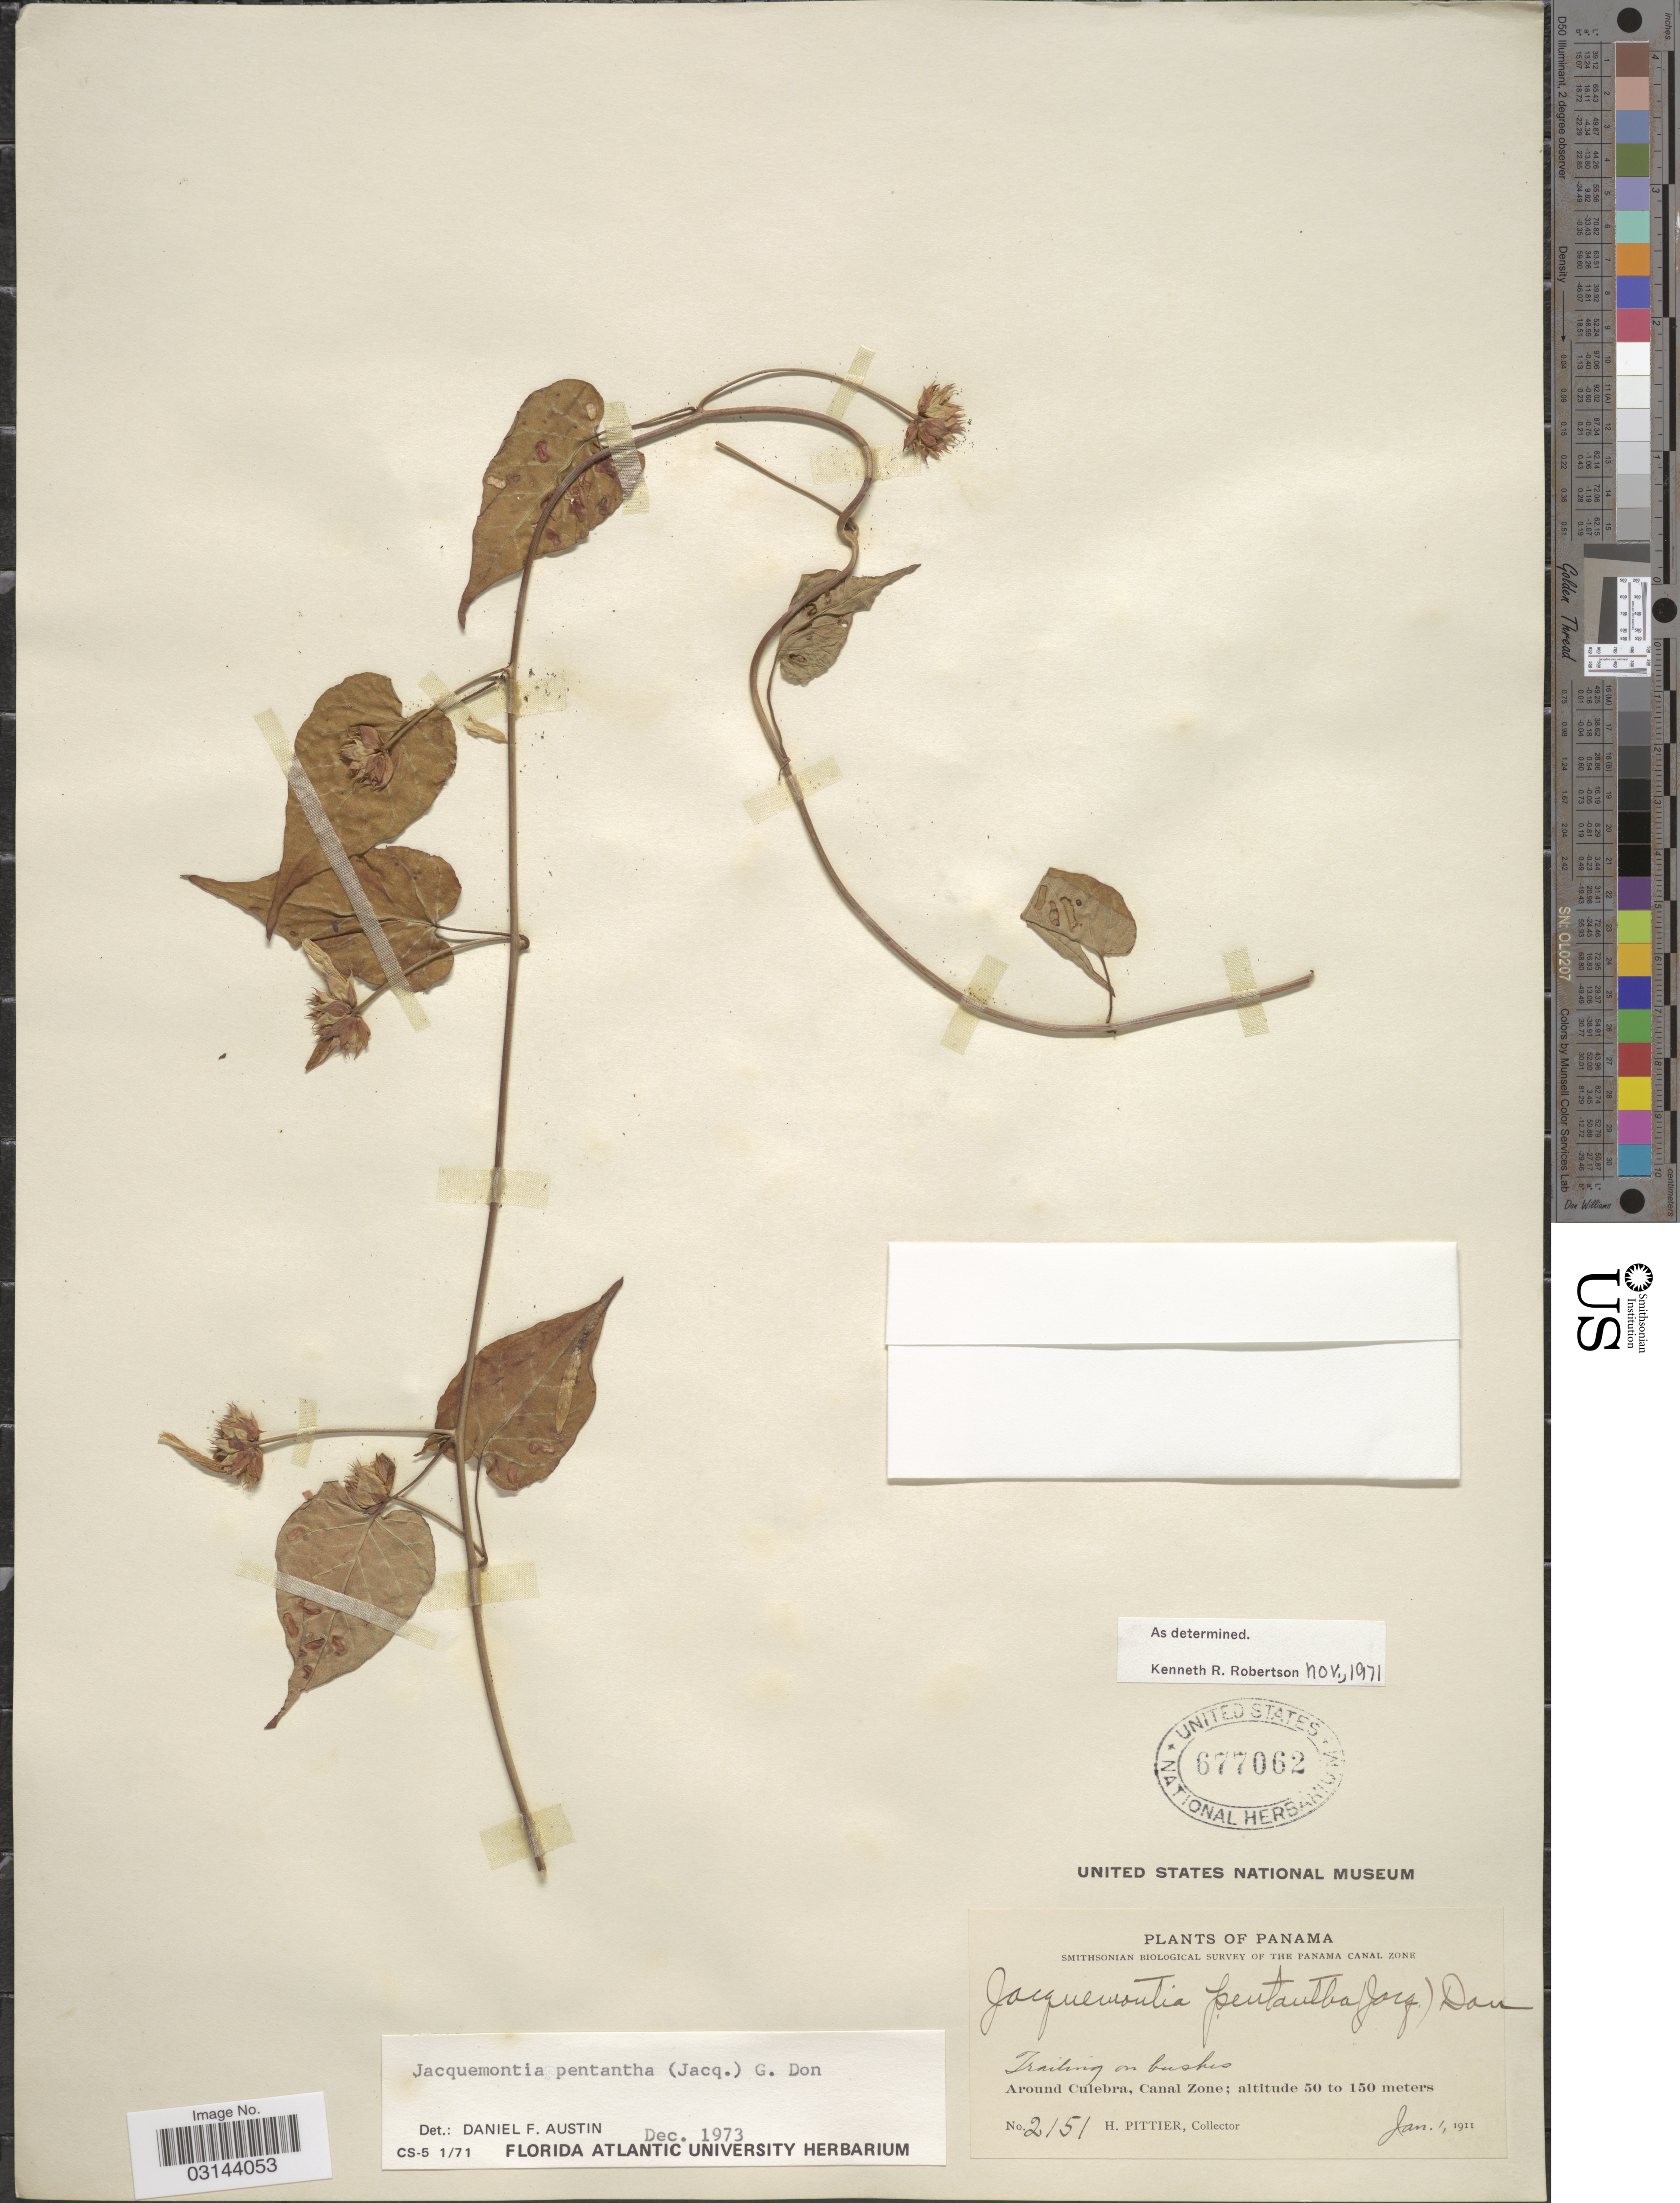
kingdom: Plantae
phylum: Tracheophyta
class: Magnoliopsida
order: Solanales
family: Convolvulaceae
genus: Jacquemontia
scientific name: Jacquemontia pentanthos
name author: (Jacq.) G. Don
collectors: H. F. Pittier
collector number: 2151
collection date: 1911-01-01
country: Panama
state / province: Colón / Panamá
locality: The Panama Canal Zone, Around Culebra, Canal Zone.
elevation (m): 50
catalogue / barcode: US 677062